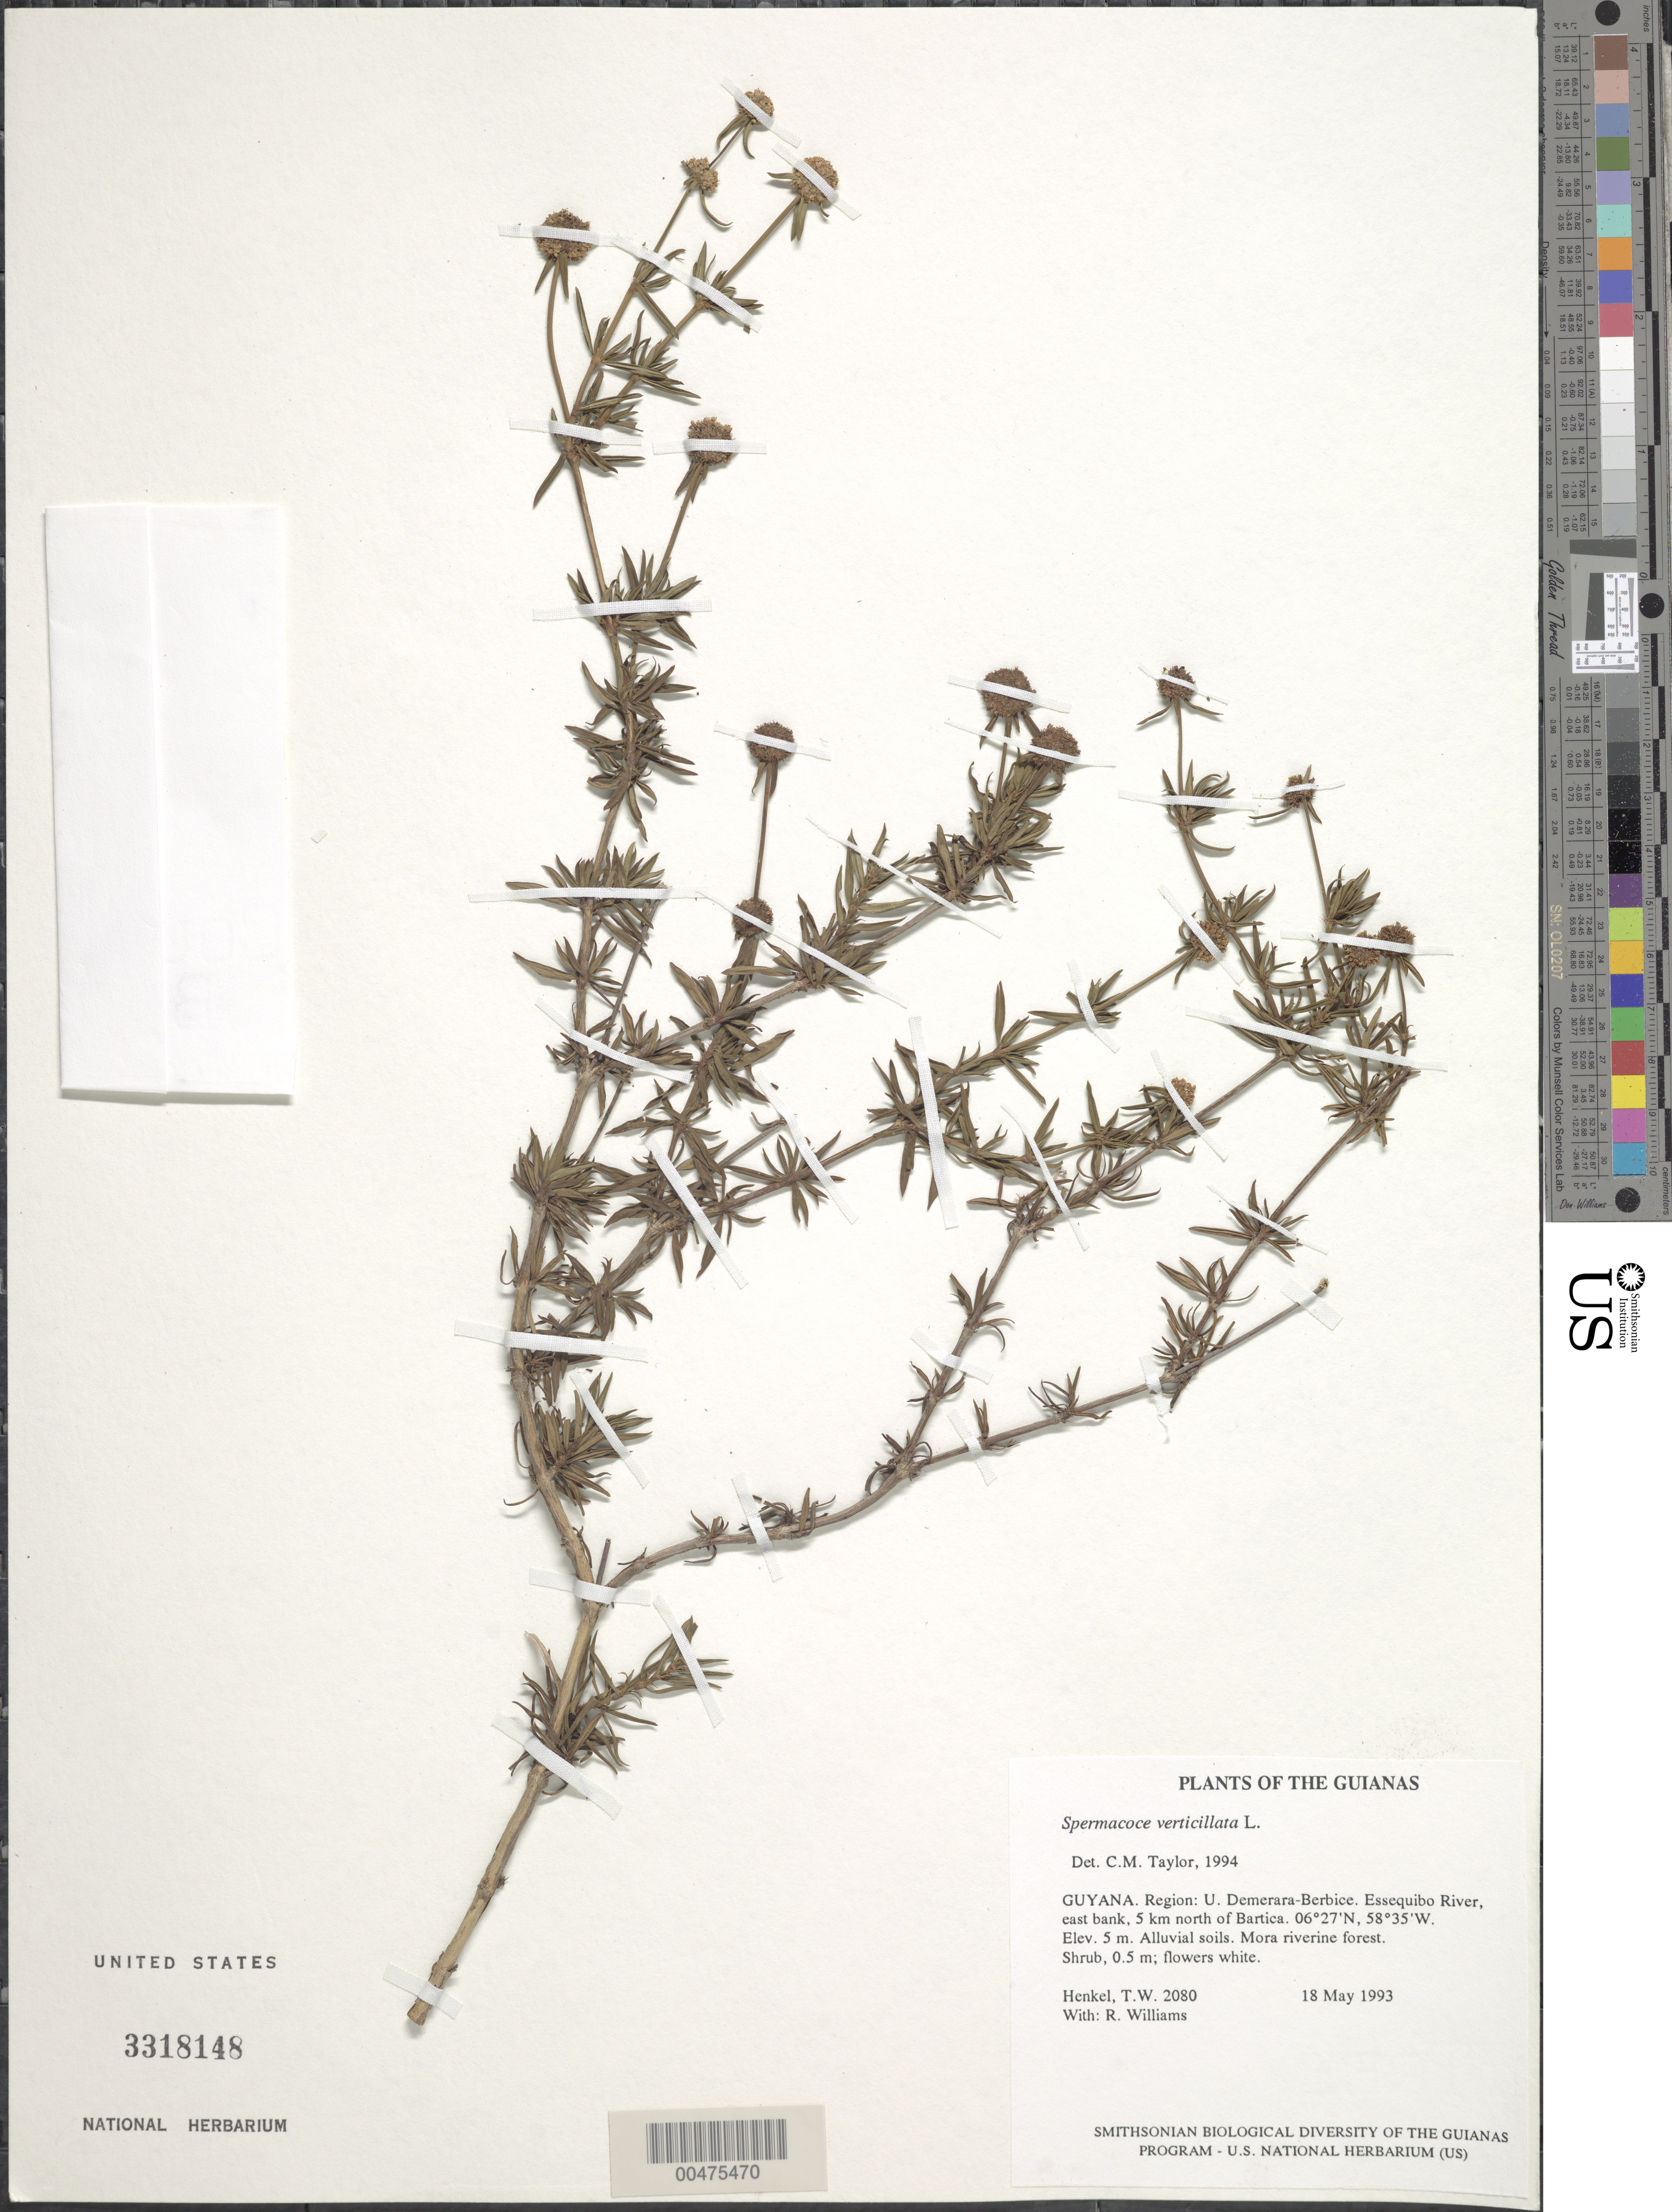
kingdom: Plantae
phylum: Tracheophyta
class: Magnoliopsida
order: Gentianales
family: Rubiaceae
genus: Spermacoce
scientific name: Spermacoce verticillata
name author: L.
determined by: Taylor, Charlotte M.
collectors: T. Henkel & R. Williams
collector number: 2080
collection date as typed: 18 May 1993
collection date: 1993-05-18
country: Guyana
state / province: U. Demerara-Berbice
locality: Essequibo River, east bank, 5 km north of Bartica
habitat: Alluvial soils. Mora riverine forest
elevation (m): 5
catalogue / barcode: US 3318148